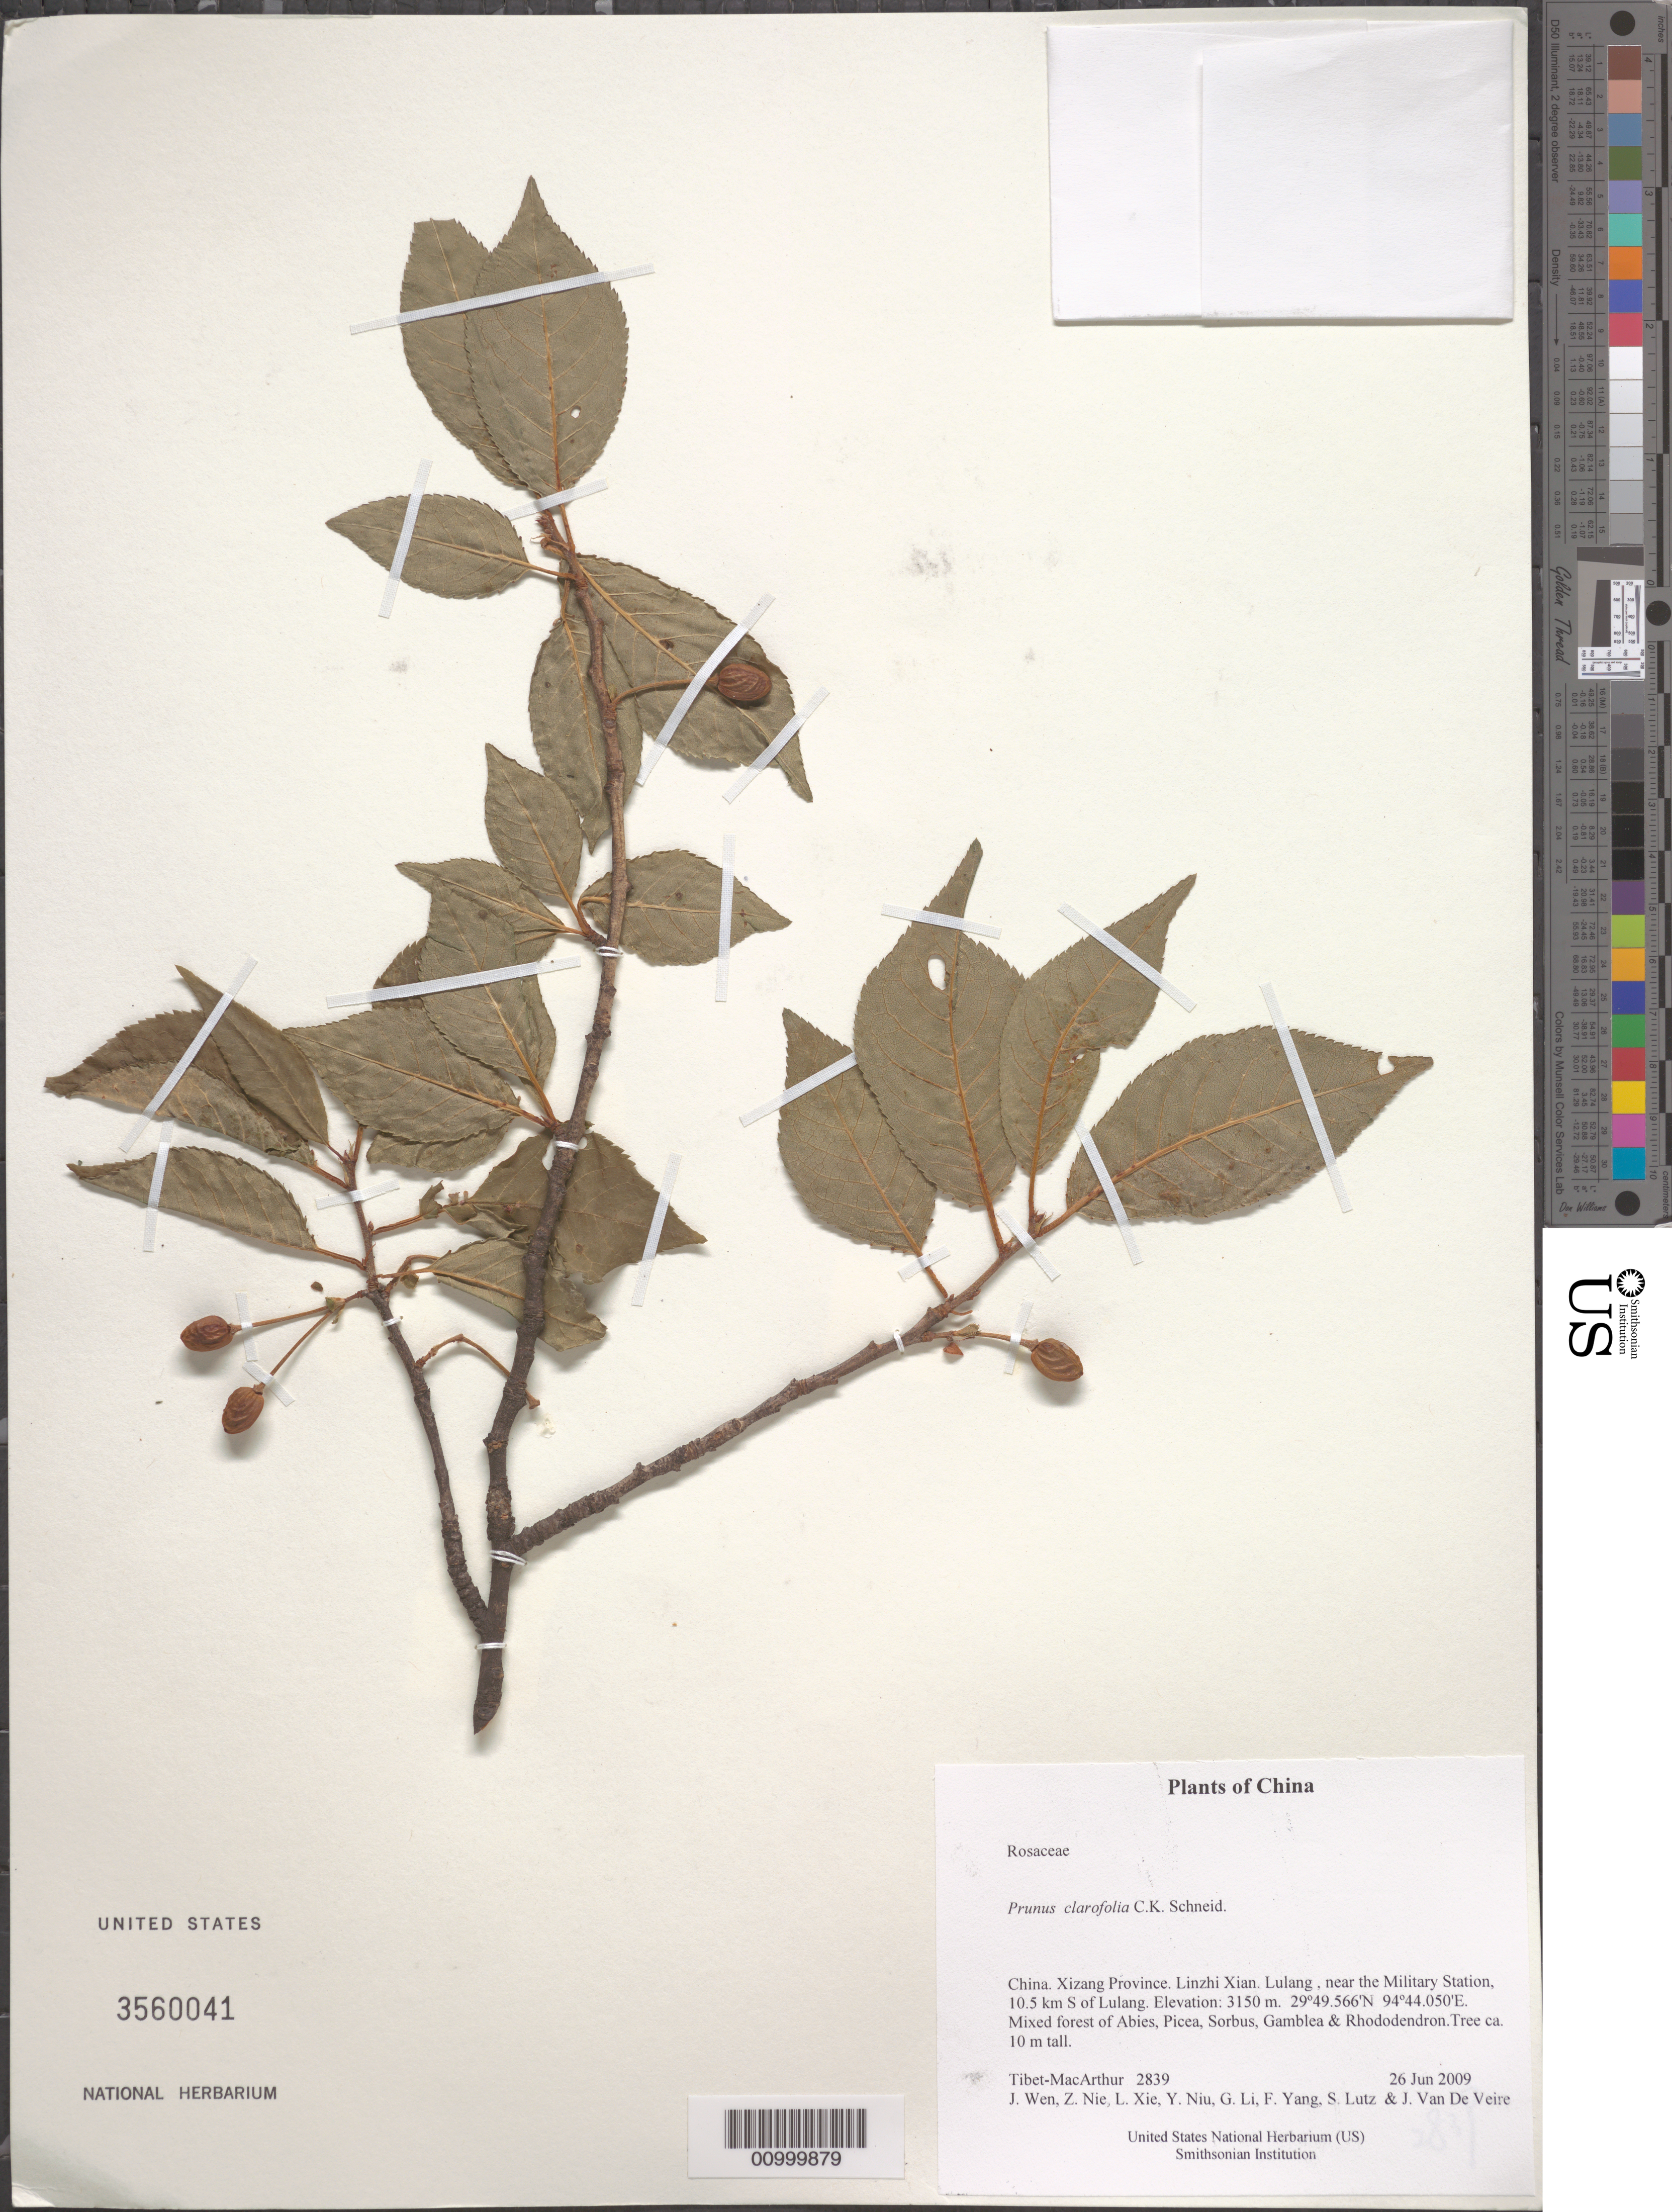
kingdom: Plantae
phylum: Tracheophyta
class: Magnoliopsida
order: Rosales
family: Rosaceae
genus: Prunus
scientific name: Prunus clarofolia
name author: C.K. Schneid.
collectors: Tibet-MacArthur, J. Wen, Z. Nie, L. Xie, Y. Niu, G. Li, F. Yang, S. Lutz & J. Van De Veire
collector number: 2839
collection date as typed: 26 Jun 2009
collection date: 2009-06-26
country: China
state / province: Xizang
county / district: Linzhi Xian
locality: Lulang , near the Military Station, 10.5 km S of Lulang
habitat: Mixed forest of Abies, Picea, Sorbus, Gamblea & Rhododendron.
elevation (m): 3150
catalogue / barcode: US 3560041